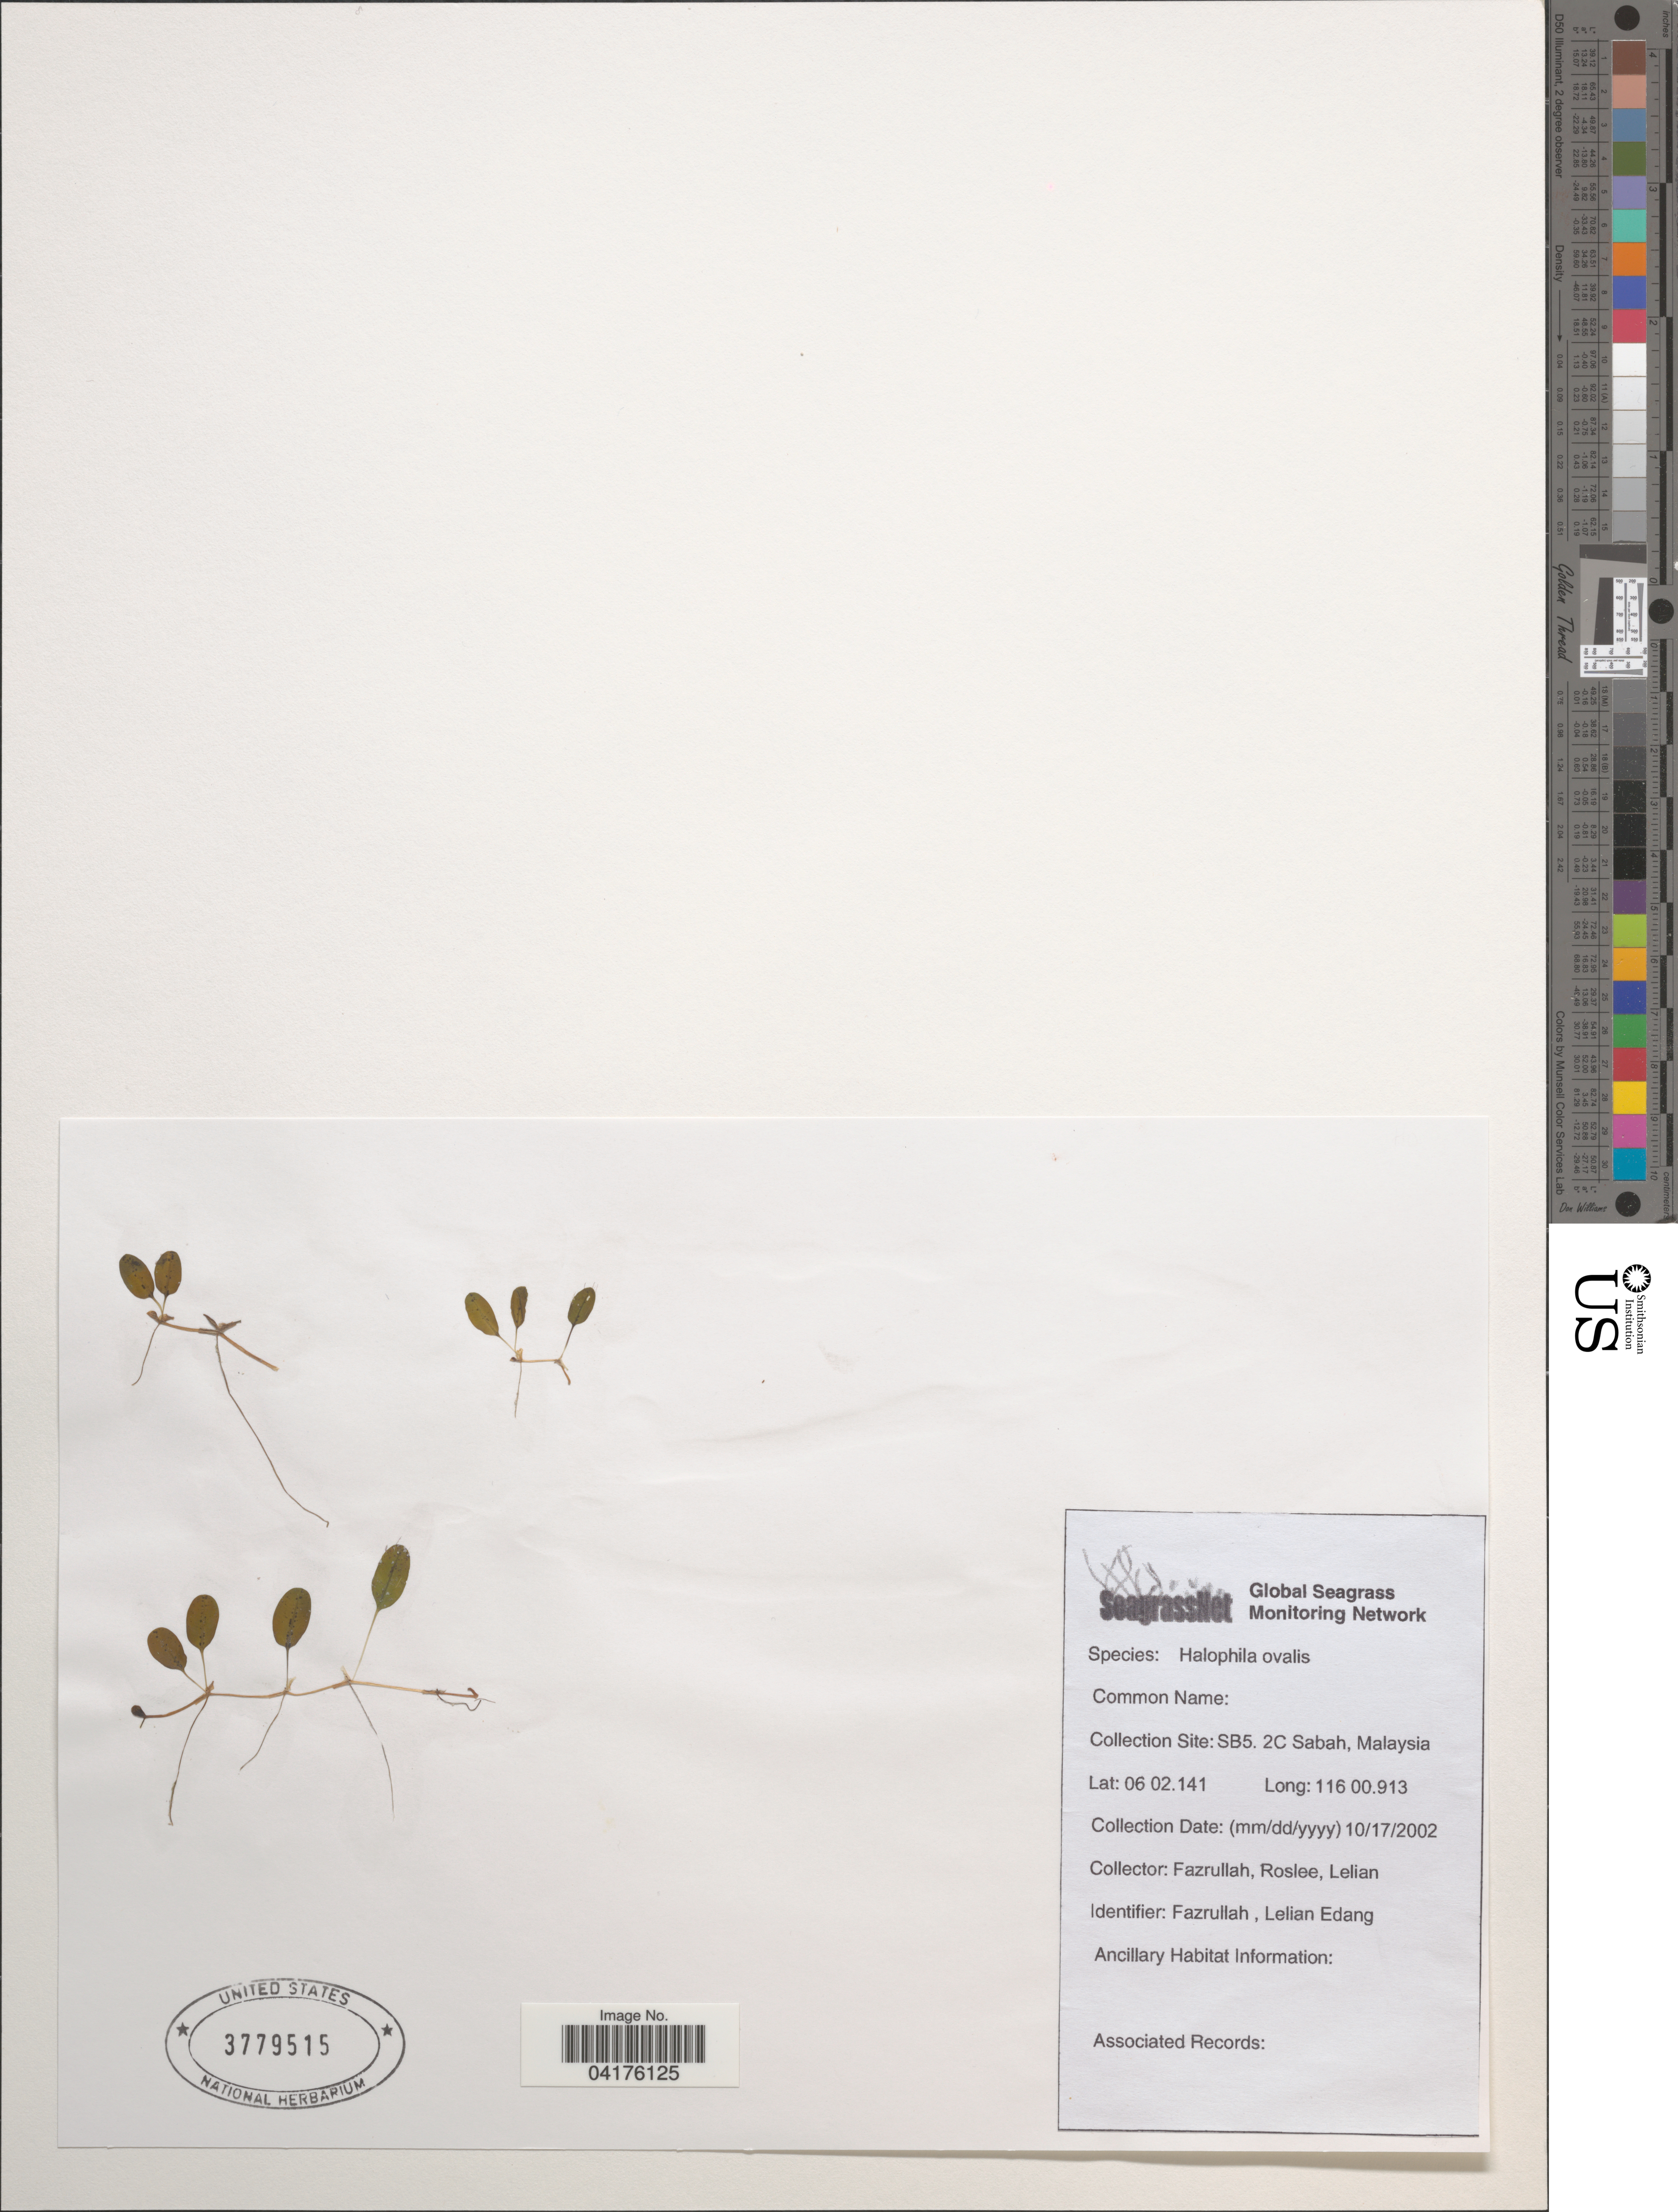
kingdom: Plantae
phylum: Tracheophyta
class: Liliopsida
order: Alismatales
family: Hydrocharitaceae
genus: Halophila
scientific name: Halophila ovalis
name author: (R. Br.) Hook. f.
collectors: Fazrullah, Roslee & Lelian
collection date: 2002-10-17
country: Malaysia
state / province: Sabah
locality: SB5. 2C Sabah.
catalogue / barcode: US 3779515